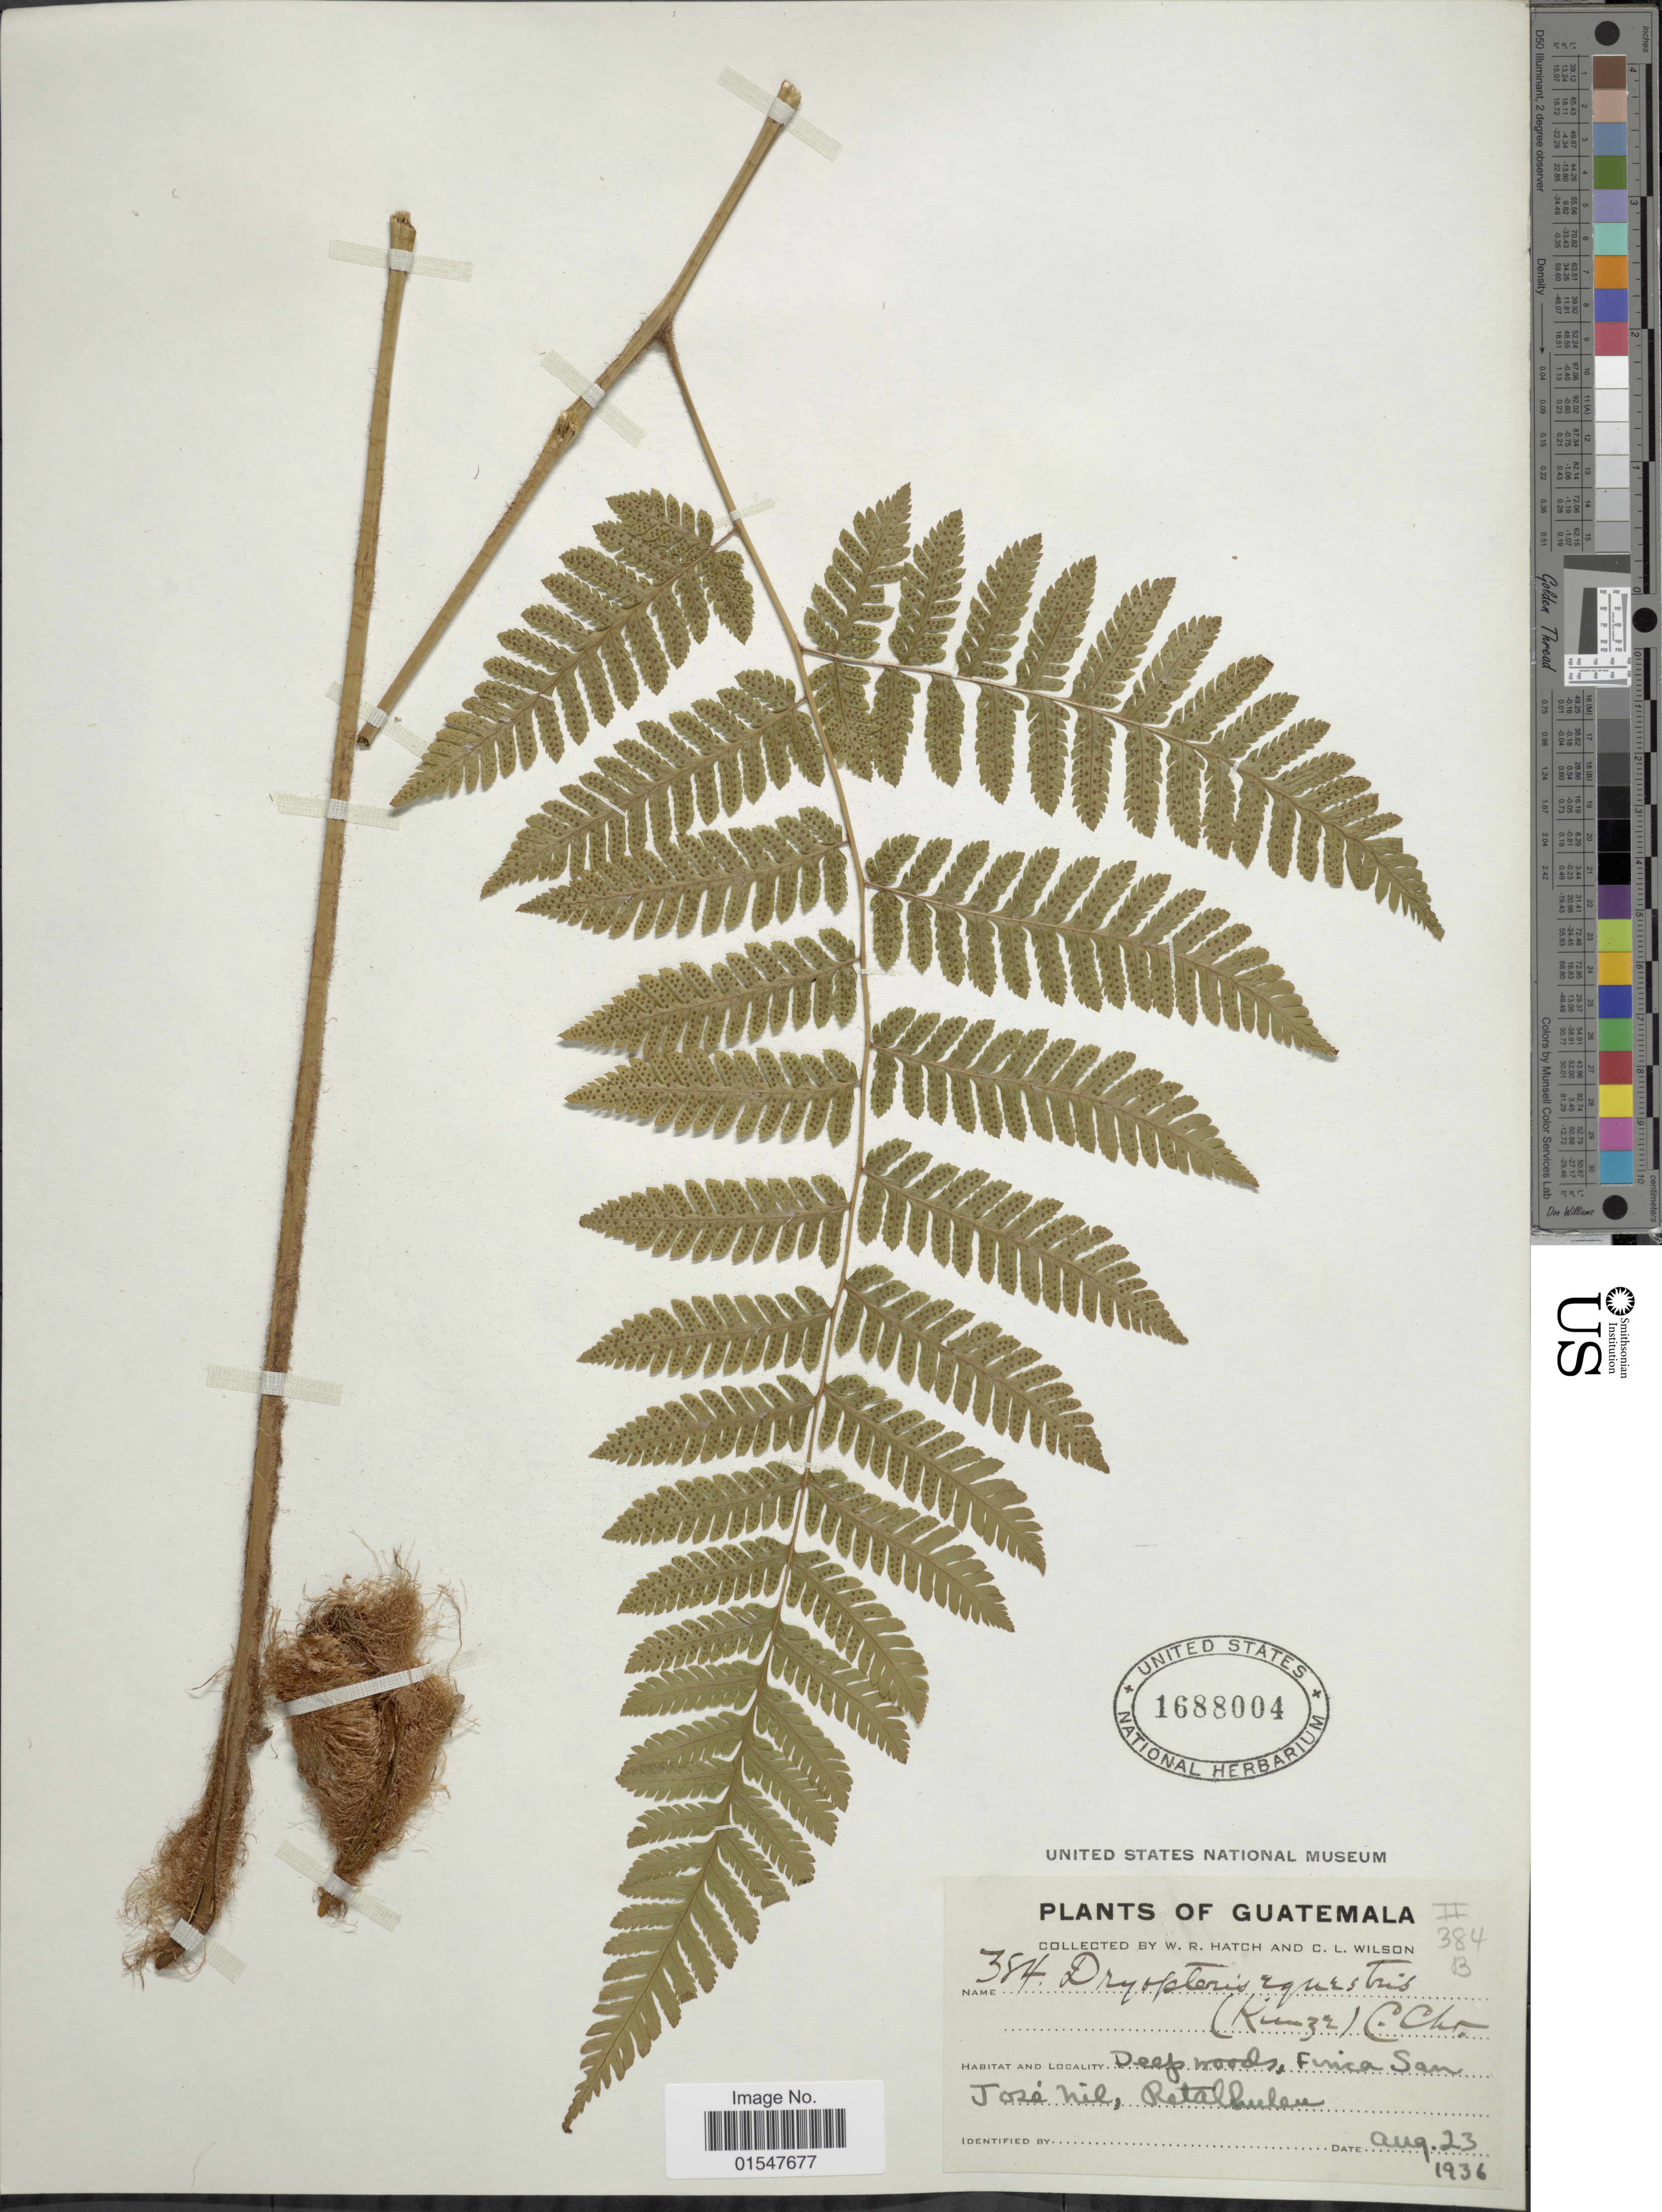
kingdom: Plantae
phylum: Tracheophyta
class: Polypodiopsida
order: Polypodiales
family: Dryopteridaceae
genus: Ctenitis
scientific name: Ctenitis equestris var. equestris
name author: (Kunze) Ching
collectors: W. Hatch & C. L. Wilson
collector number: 384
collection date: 1936-08-23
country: Guatemala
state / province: Retalhuleu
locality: Deep woods, Finca San José nil, Retalhuleu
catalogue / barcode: US 1688004